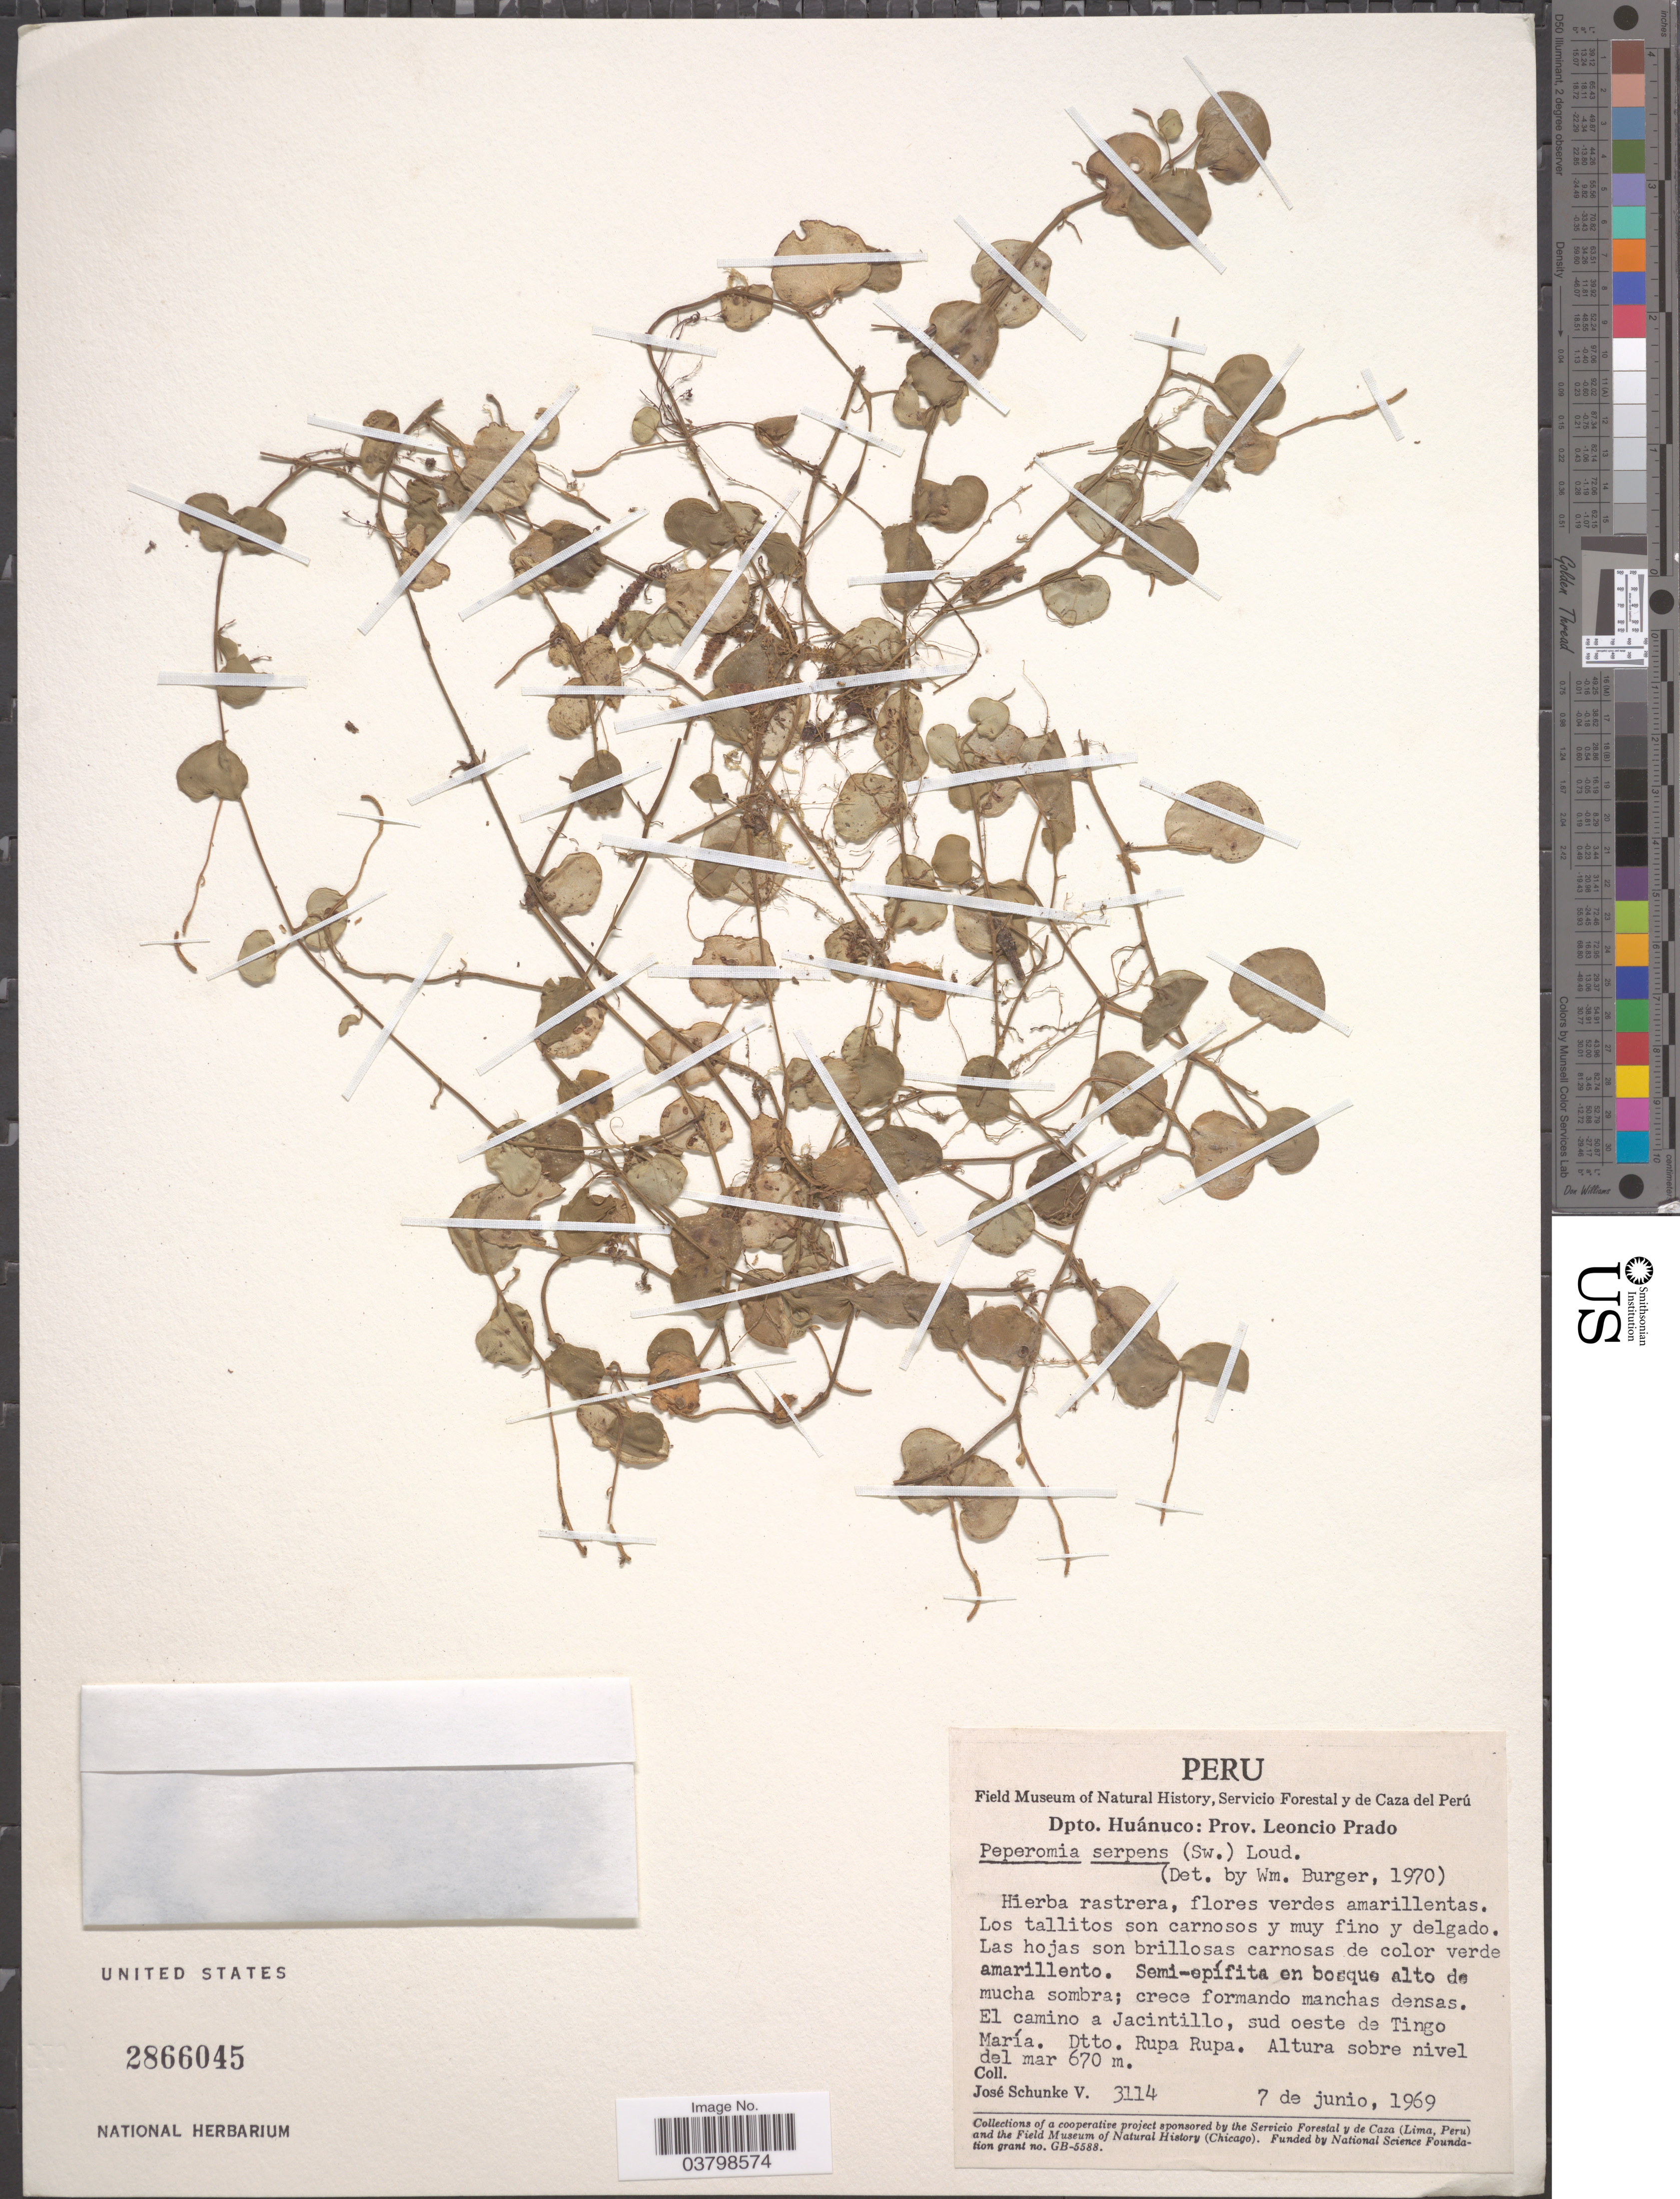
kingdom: Plantae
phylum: Tracheophyta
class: Magnoliopsida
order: Piperales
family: Piperaceae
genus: Peperomia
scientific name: Peperomia serpens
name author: (Sw.) Loudon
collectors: J. Schunke Vigo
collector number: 3114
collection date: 1969-06-07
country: Peru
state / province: Huánuco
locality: Dpto. Huánuco: Prov. Leoncio Prado. El camino a Jacintillo, sud oeste de Tingo María. Dtto. Rupa Rupa.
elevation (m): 670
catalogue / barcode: US 2866045